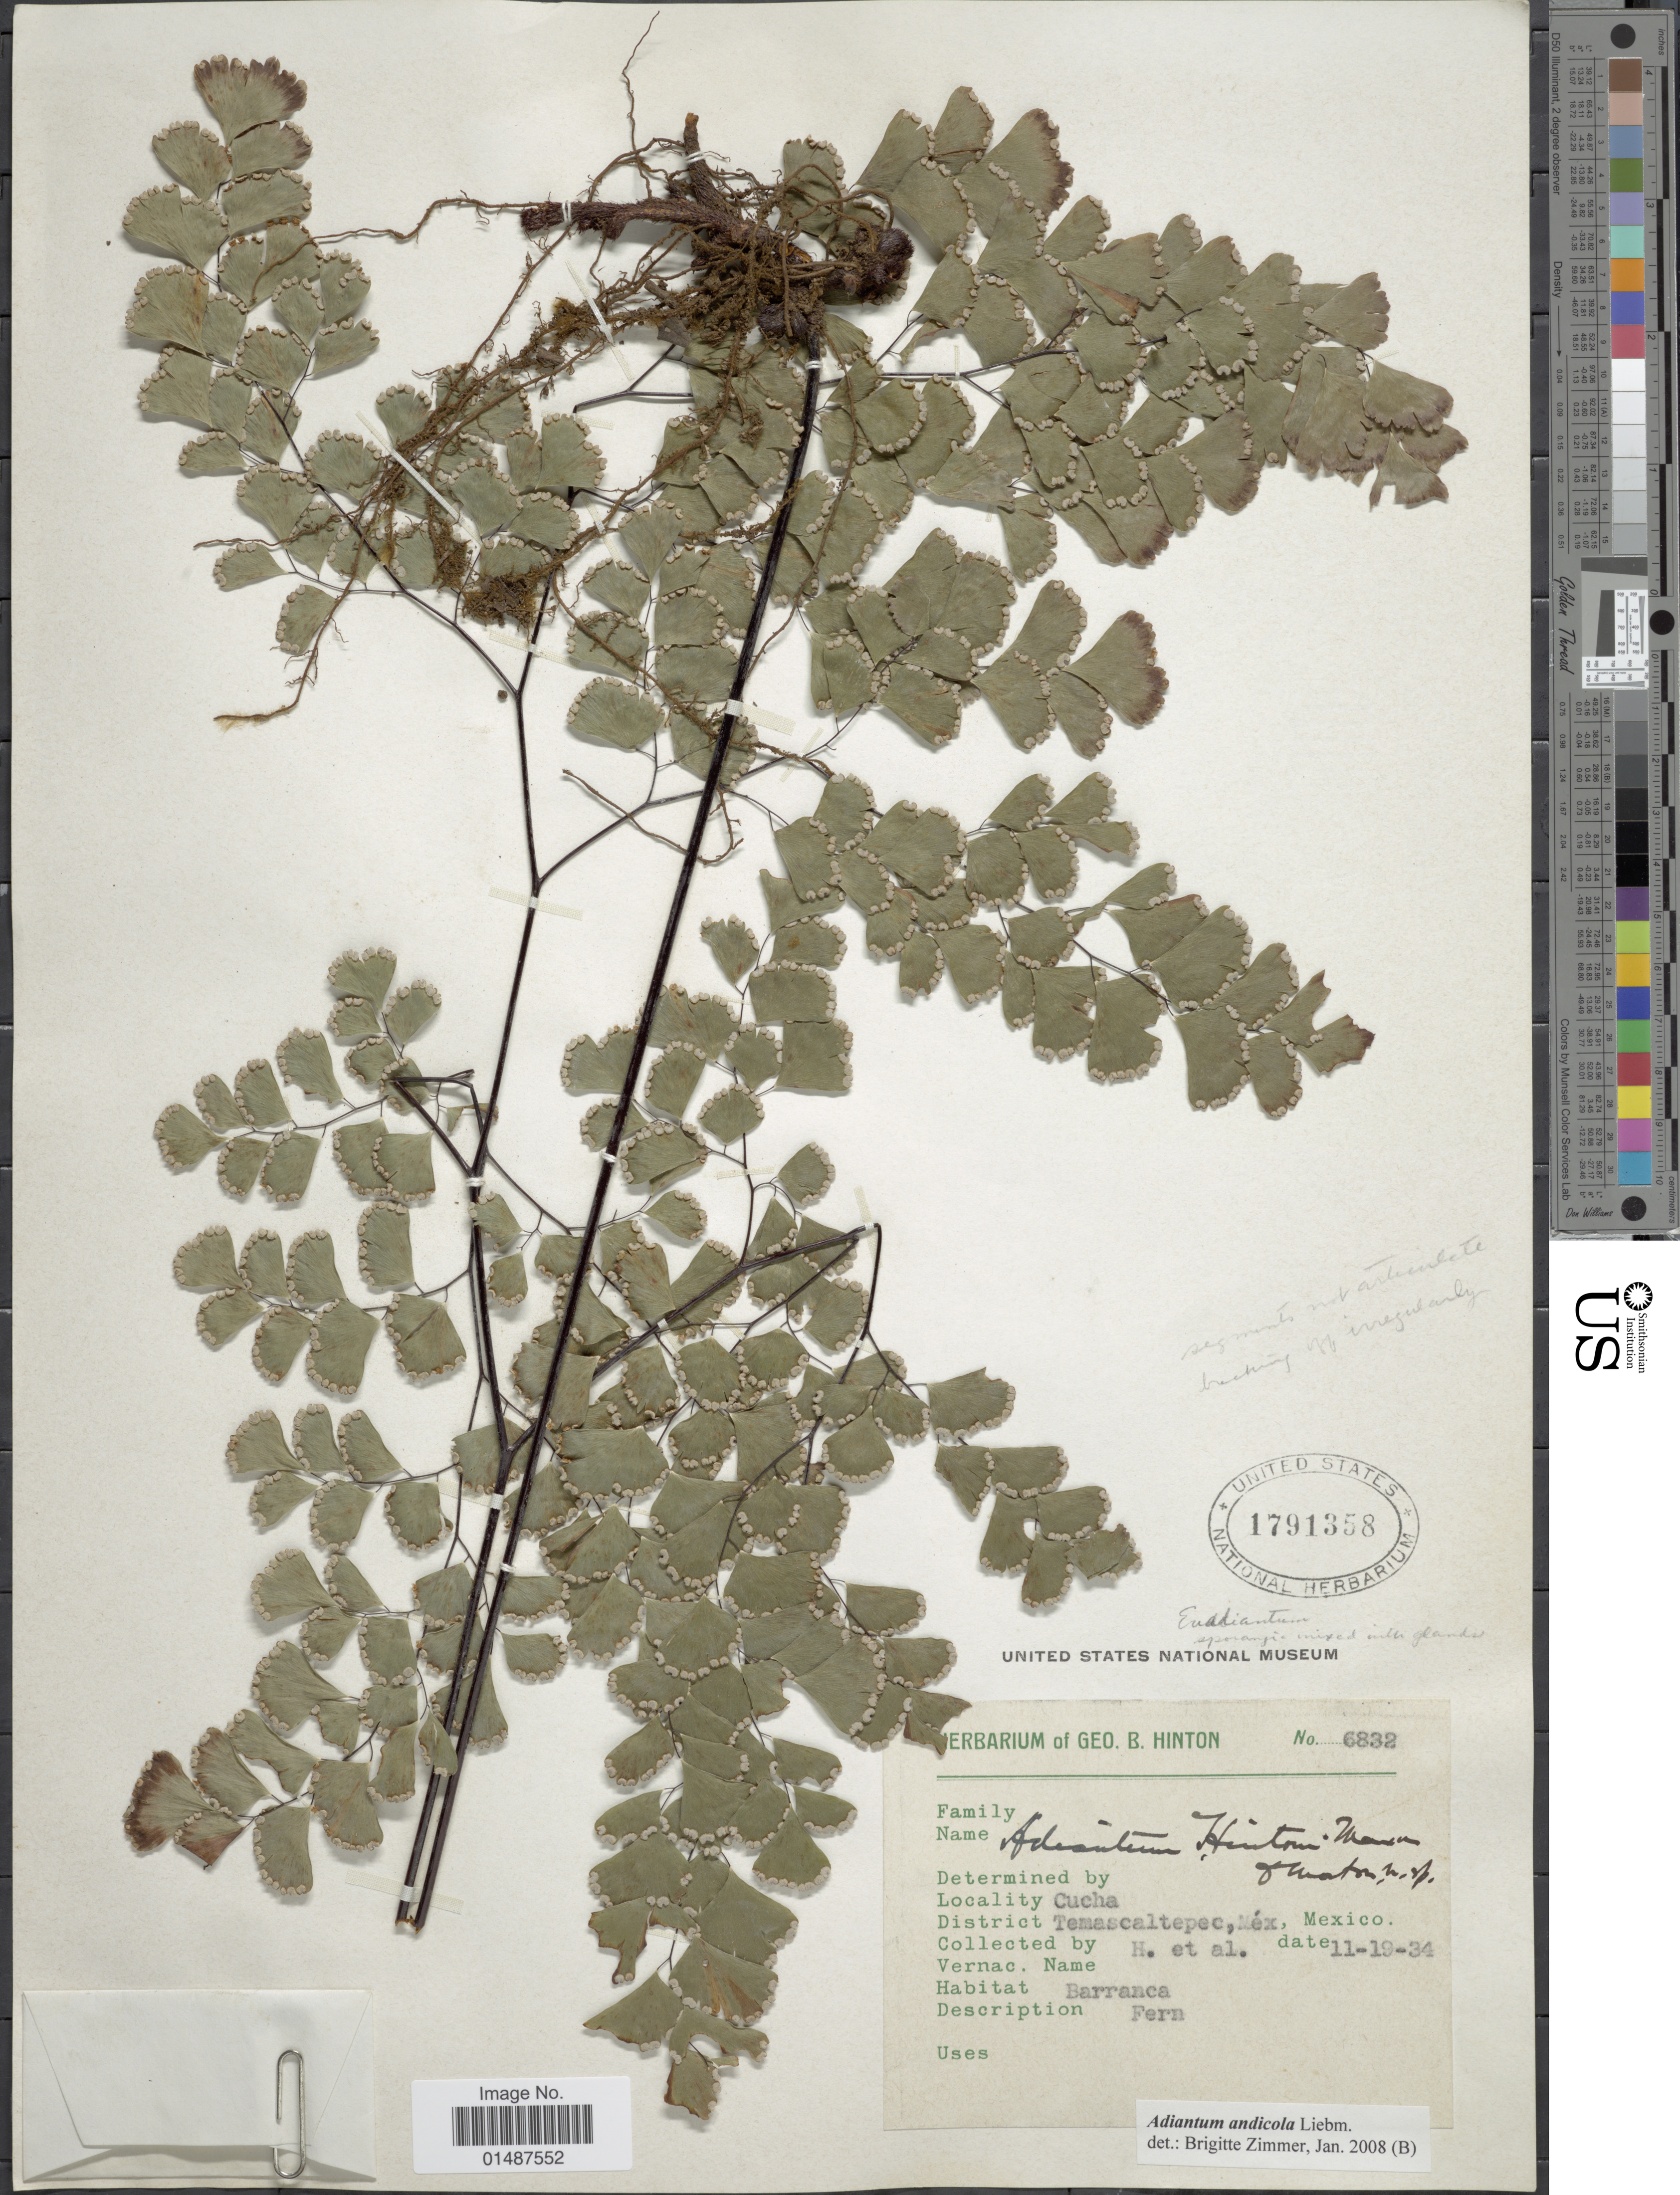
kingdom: Plantae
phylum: Tracheophyta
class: Polypodiopsida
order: Polypodiales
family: Pteridaceae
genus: Adiantum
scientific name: Adiantum andicola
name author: Liebm.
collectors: G. B. Hinton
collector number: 6832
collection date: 1934-11-19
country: Mexico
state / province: México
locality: Cucha, Temascaltepec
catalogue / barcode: US 1791358